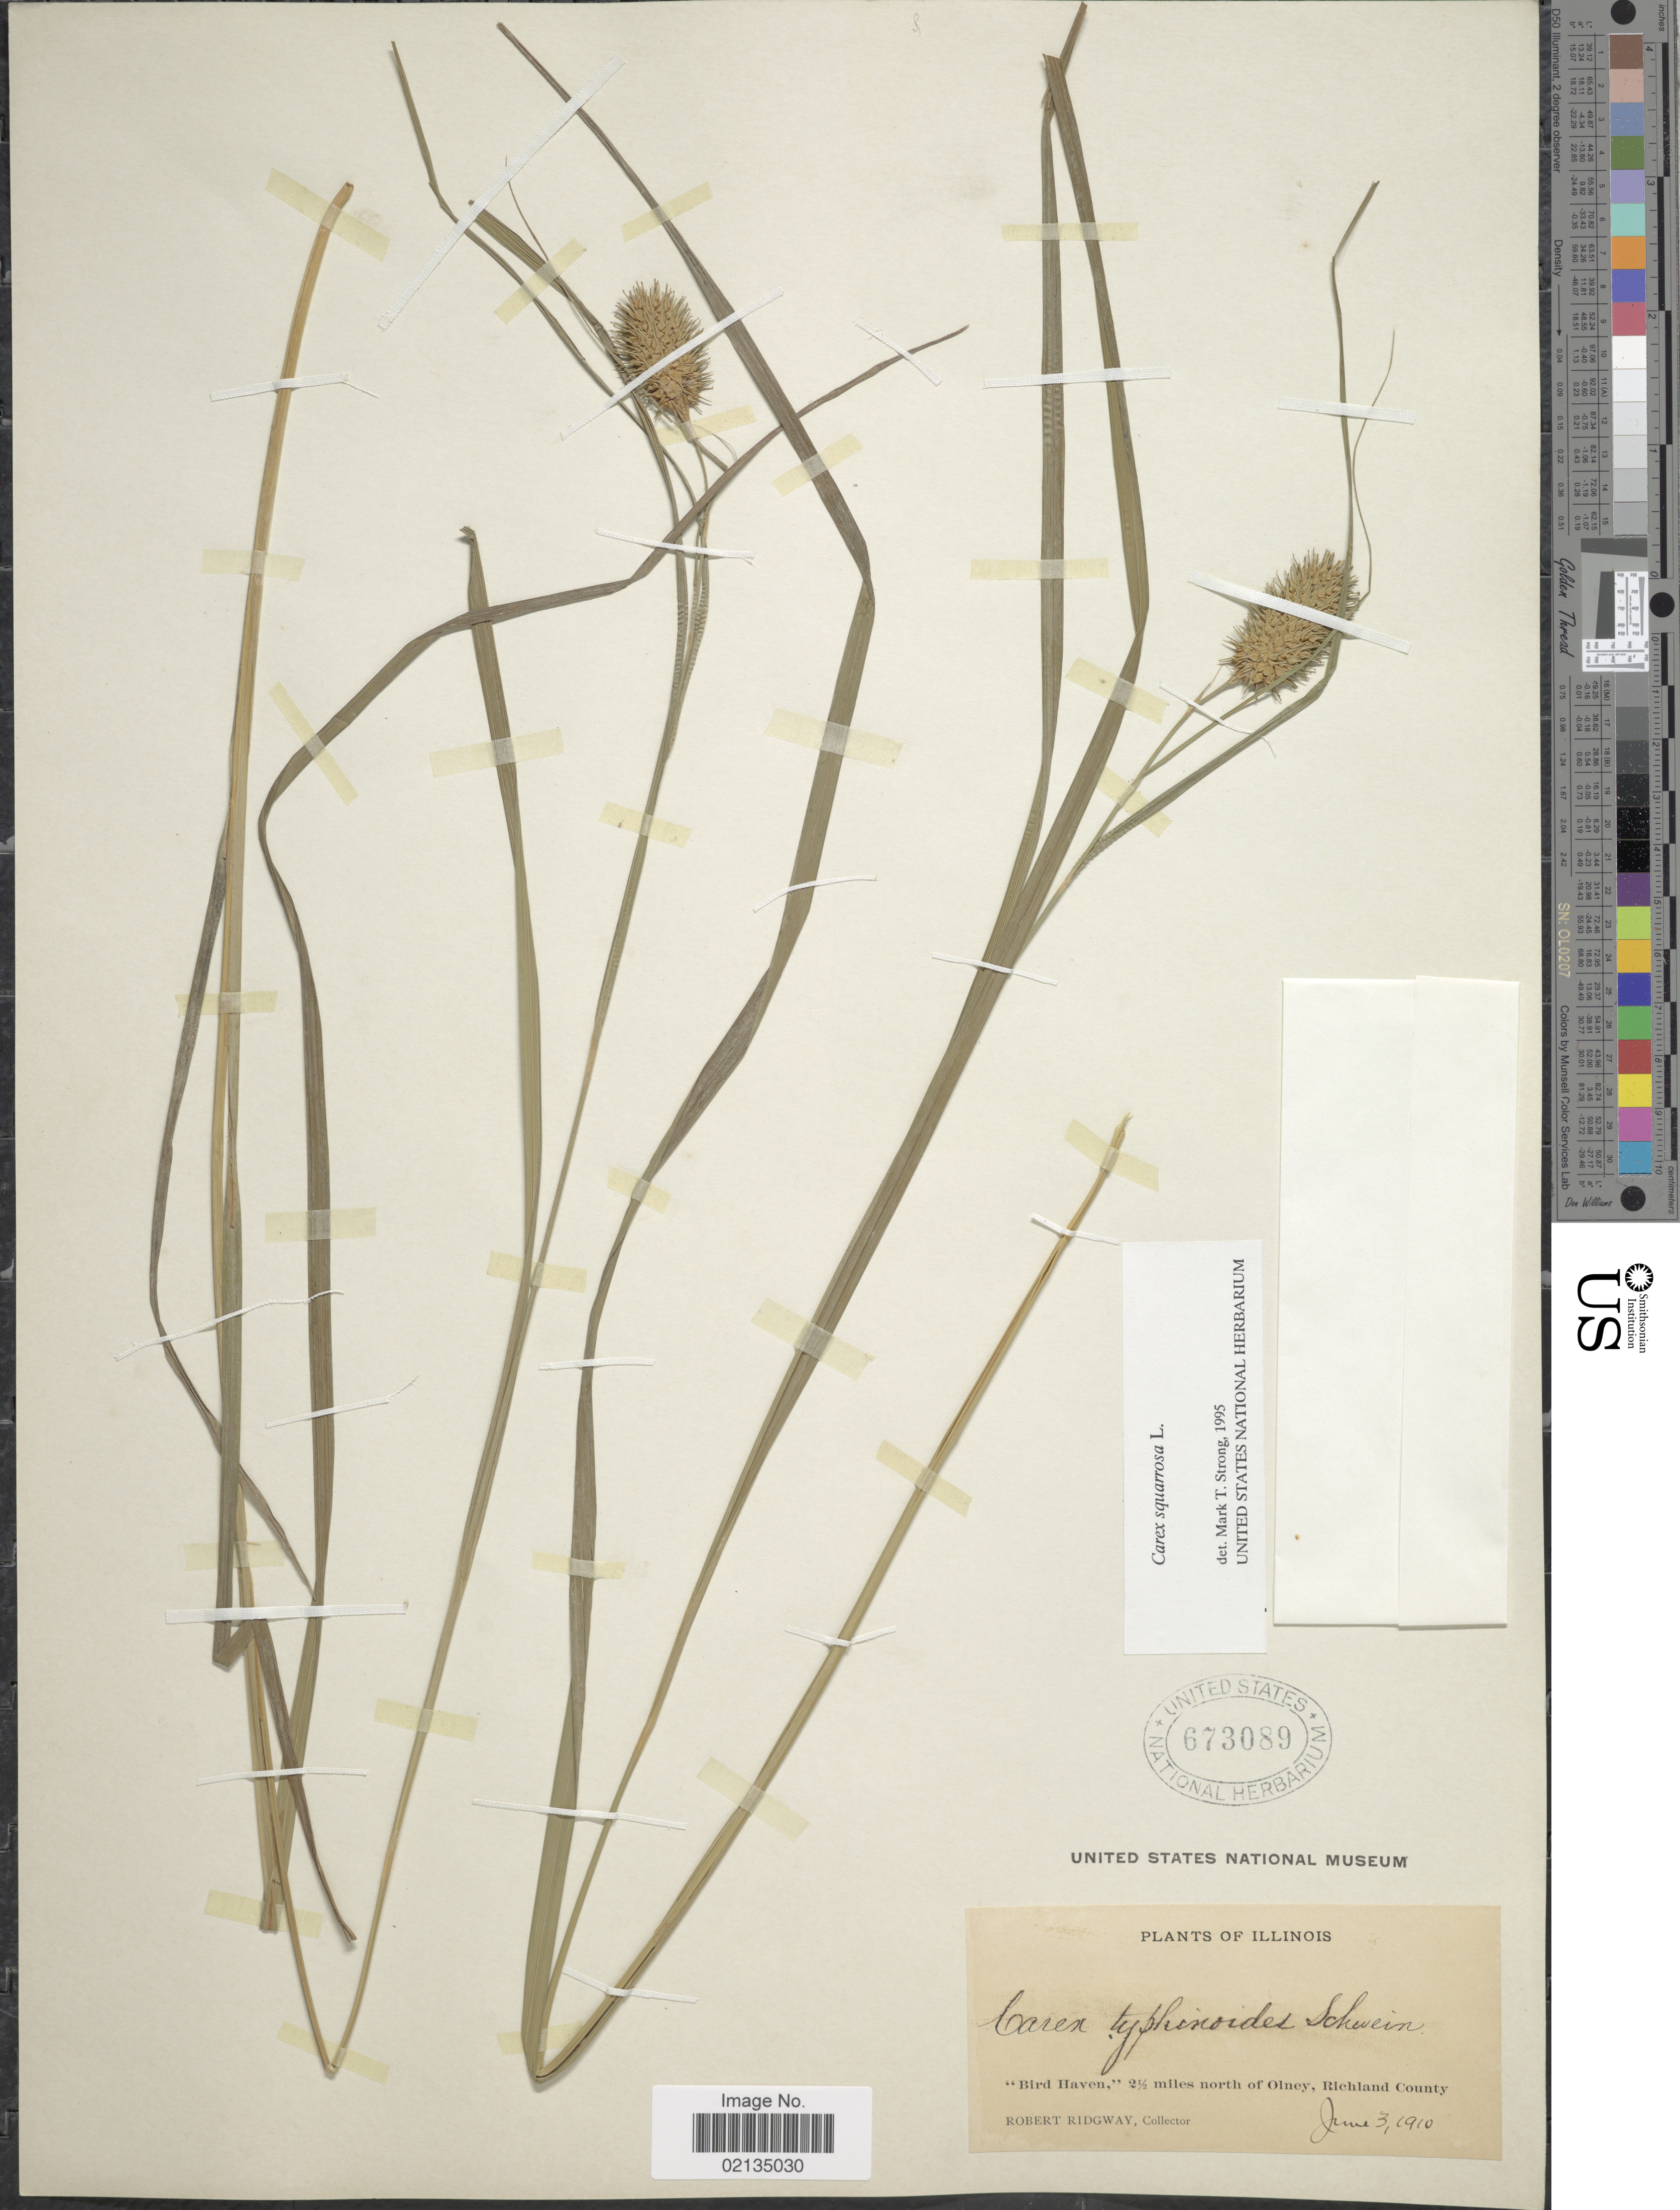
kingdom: Plantae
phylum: Tracheophyta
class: Liliopsida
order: Poales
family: Cyperaceae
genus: Carex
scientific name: Carex squarrosa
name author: L.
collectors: R. Ridgway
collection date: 1910-06-03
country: United States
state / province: Illinois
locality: Illinois, "Bird Haven," 2½ miles north of Olney, Richland County.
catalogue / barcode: US 673089